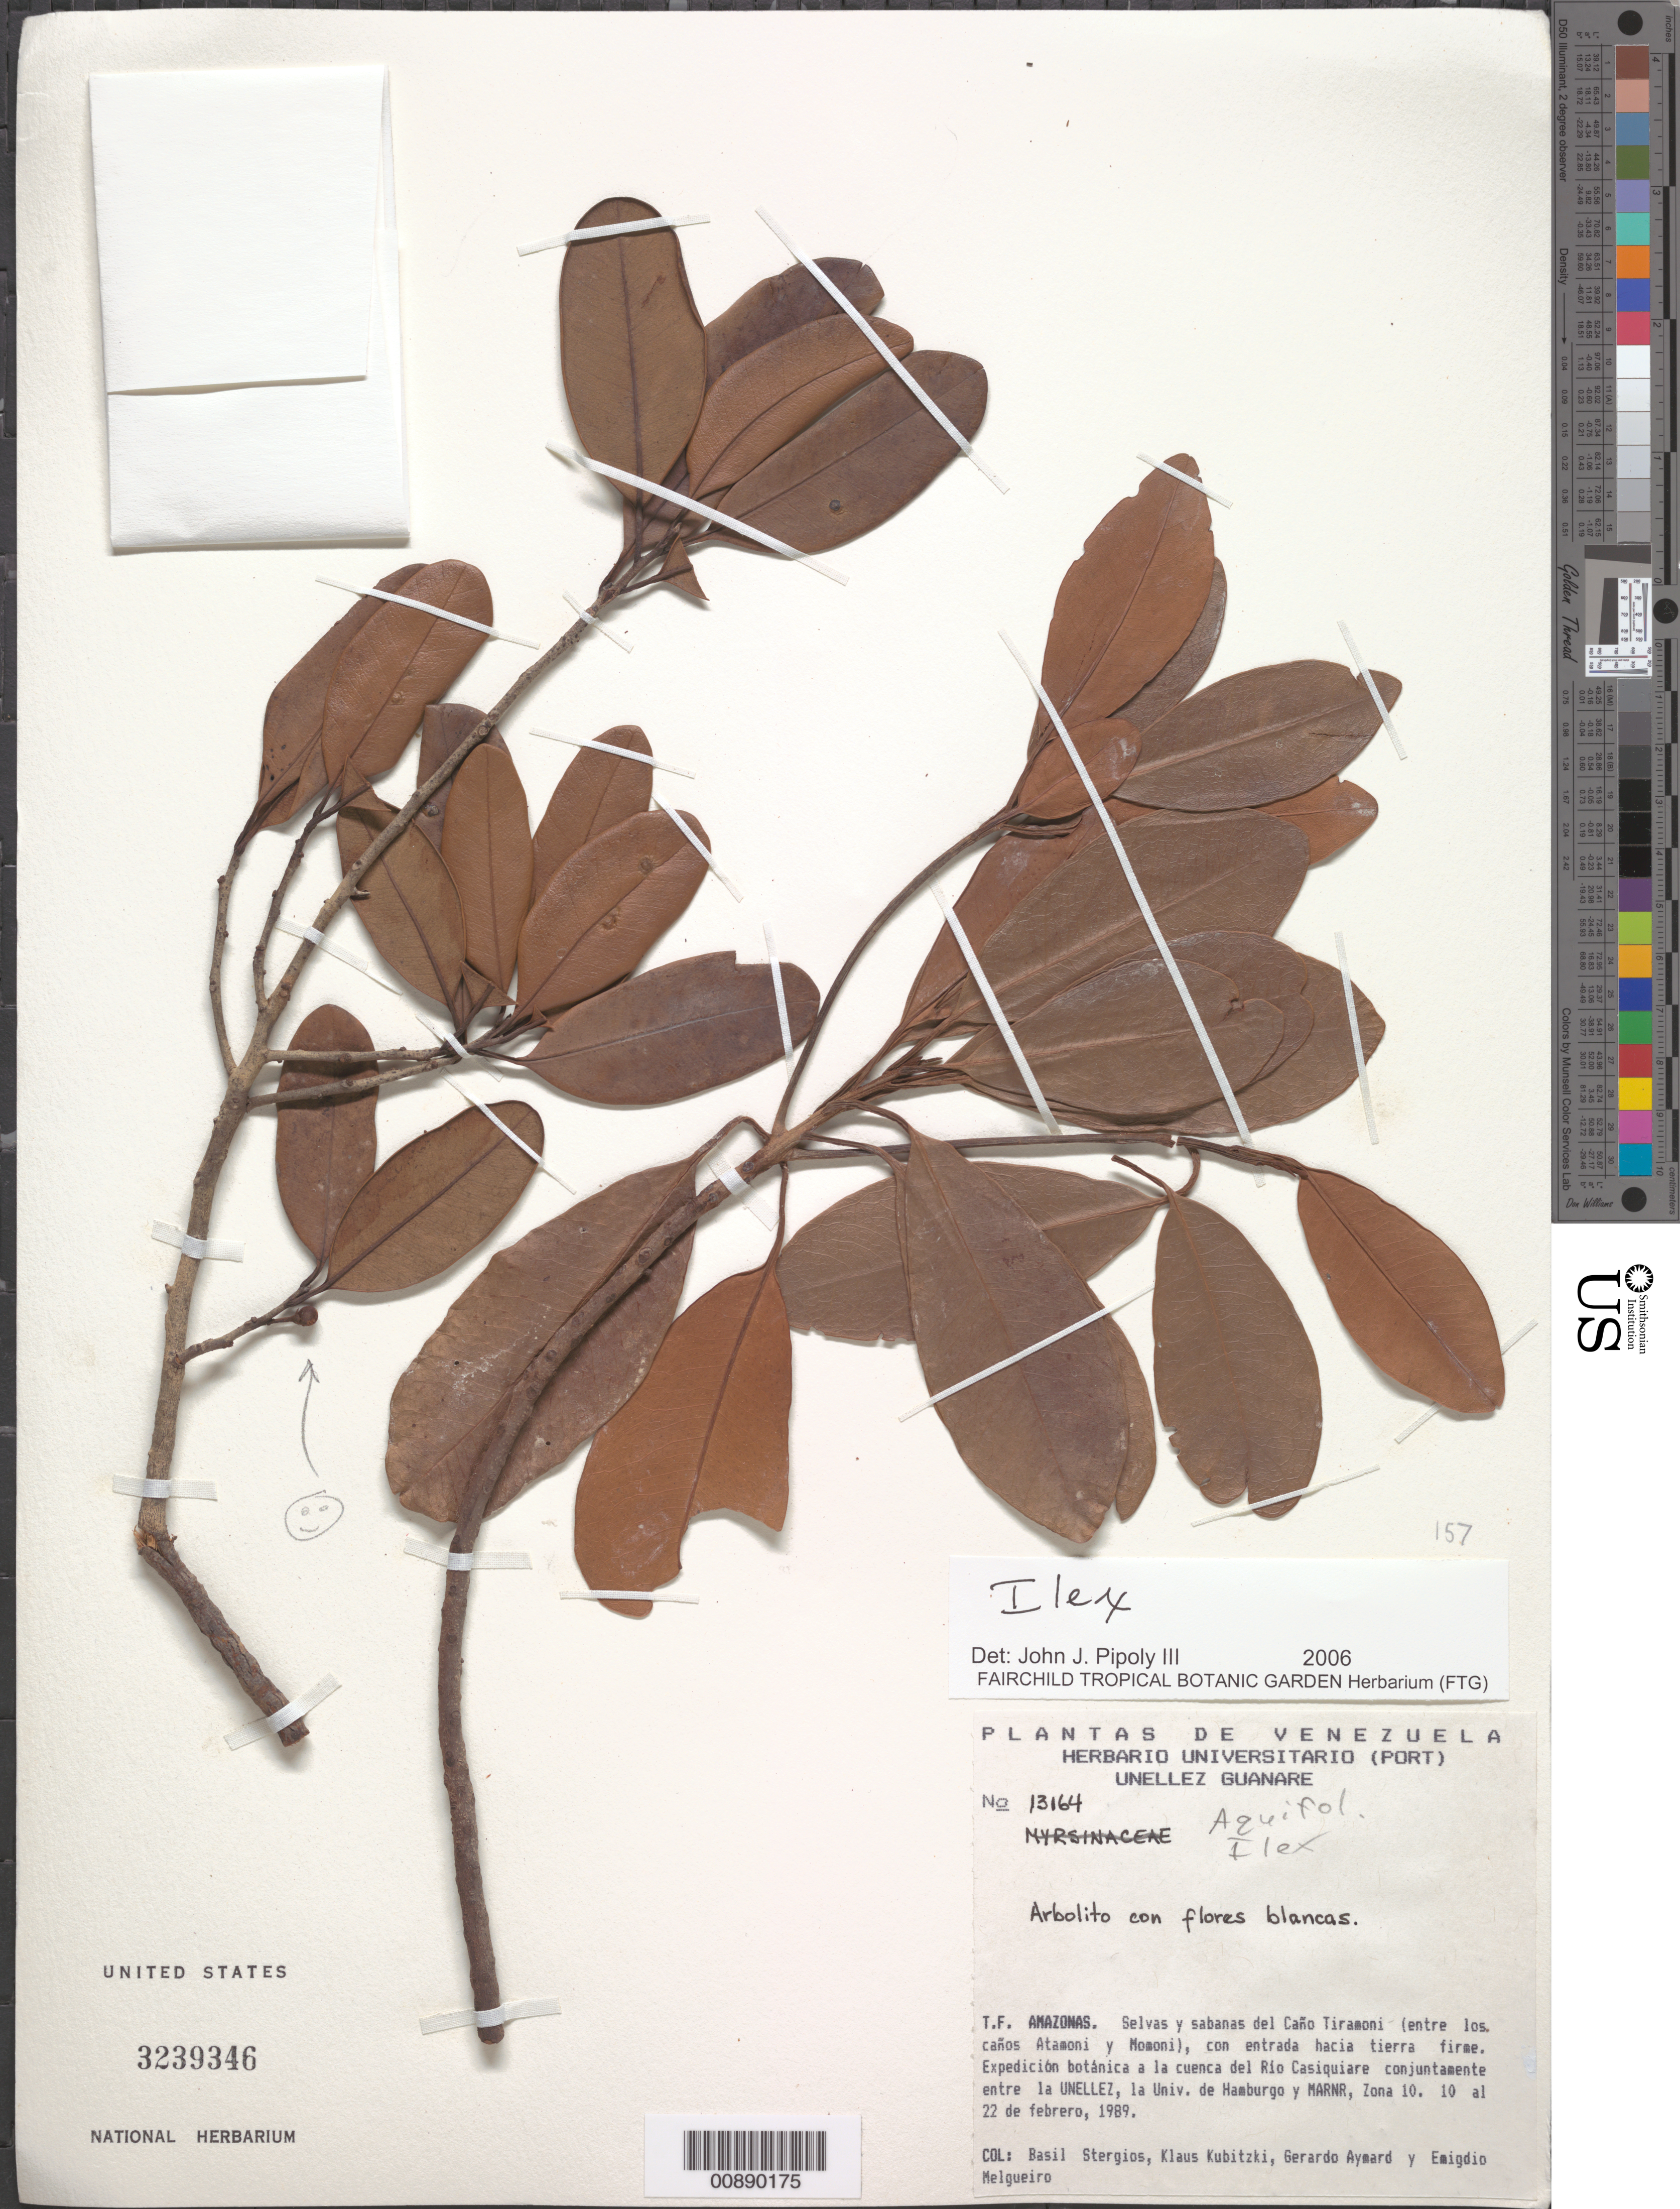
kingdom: Plantae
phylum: Tracheophyta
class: Magnoliopsida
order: Aquifoliales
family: Aquifoliaceae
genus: Ilex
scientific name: Ilex sp.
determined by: Pipoly, J. J., III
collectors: B. G. Stergios, K. Kubitzki, G. A. Aymard & E. Melgueiro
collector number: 13164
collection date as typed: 10-Feb-89 to 22-Feb-89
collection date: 1989-02-10/1989-02-22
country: Venezuela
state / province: Amazonas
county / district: Río Negro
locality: Río Casiquiare, Caño Tiramoni, entre el Caño Atamoni y Caño Momoni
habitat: Selvas y sabanas del cano, con entrada hacia tierra firme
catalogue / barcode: US 3239346